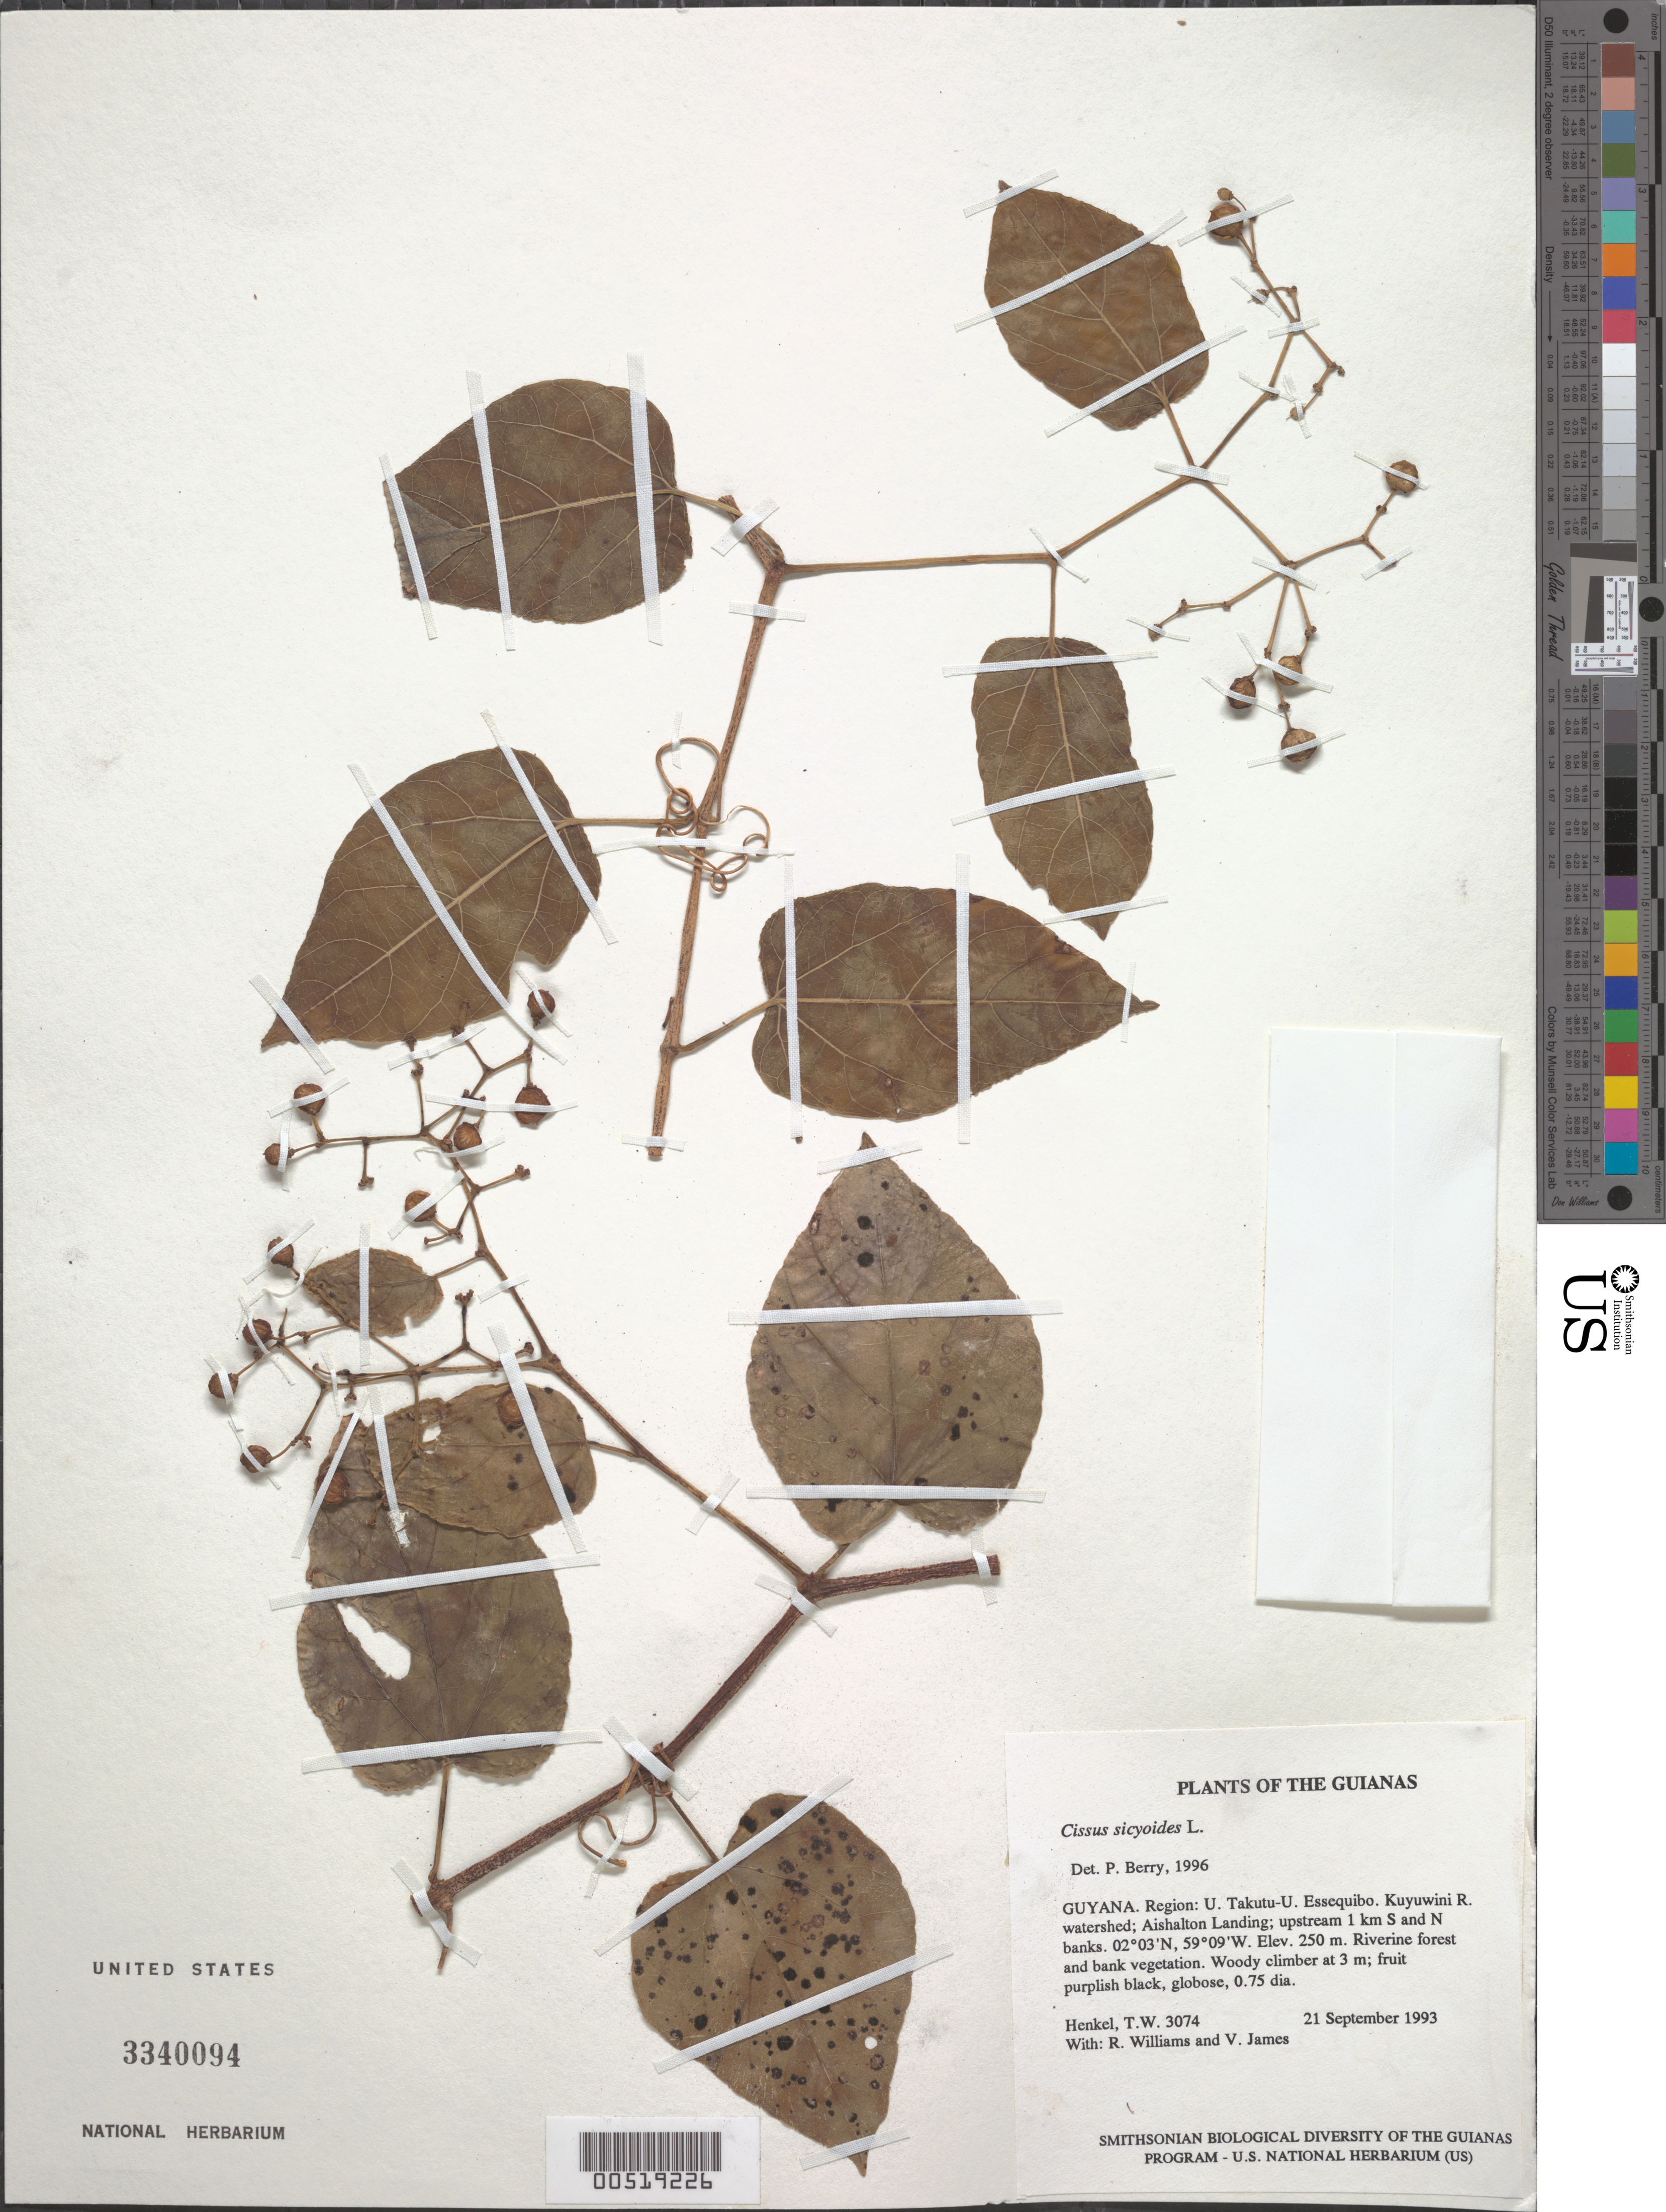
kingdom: Plantae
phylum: Tracheophyta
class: Magnoliopsida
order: Vitales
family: Vitaceae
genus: Cissus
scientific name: Cissus sicyoides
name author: L.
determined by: Berry, P. E., (WIS), University of Wisconsin - Madison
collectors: T. Henkel, R. Williams & V. James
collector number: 3074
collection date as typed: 21 September 1993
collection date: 1993-09-21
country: Guyana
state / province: U. Takutu-U. Essequibo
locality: Kuyuwini R. watershed; Aishalton Landing; upstream 1 km S and N banks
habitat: Riverine forest and bank vegetation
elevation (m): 250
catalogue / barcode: US 3340094